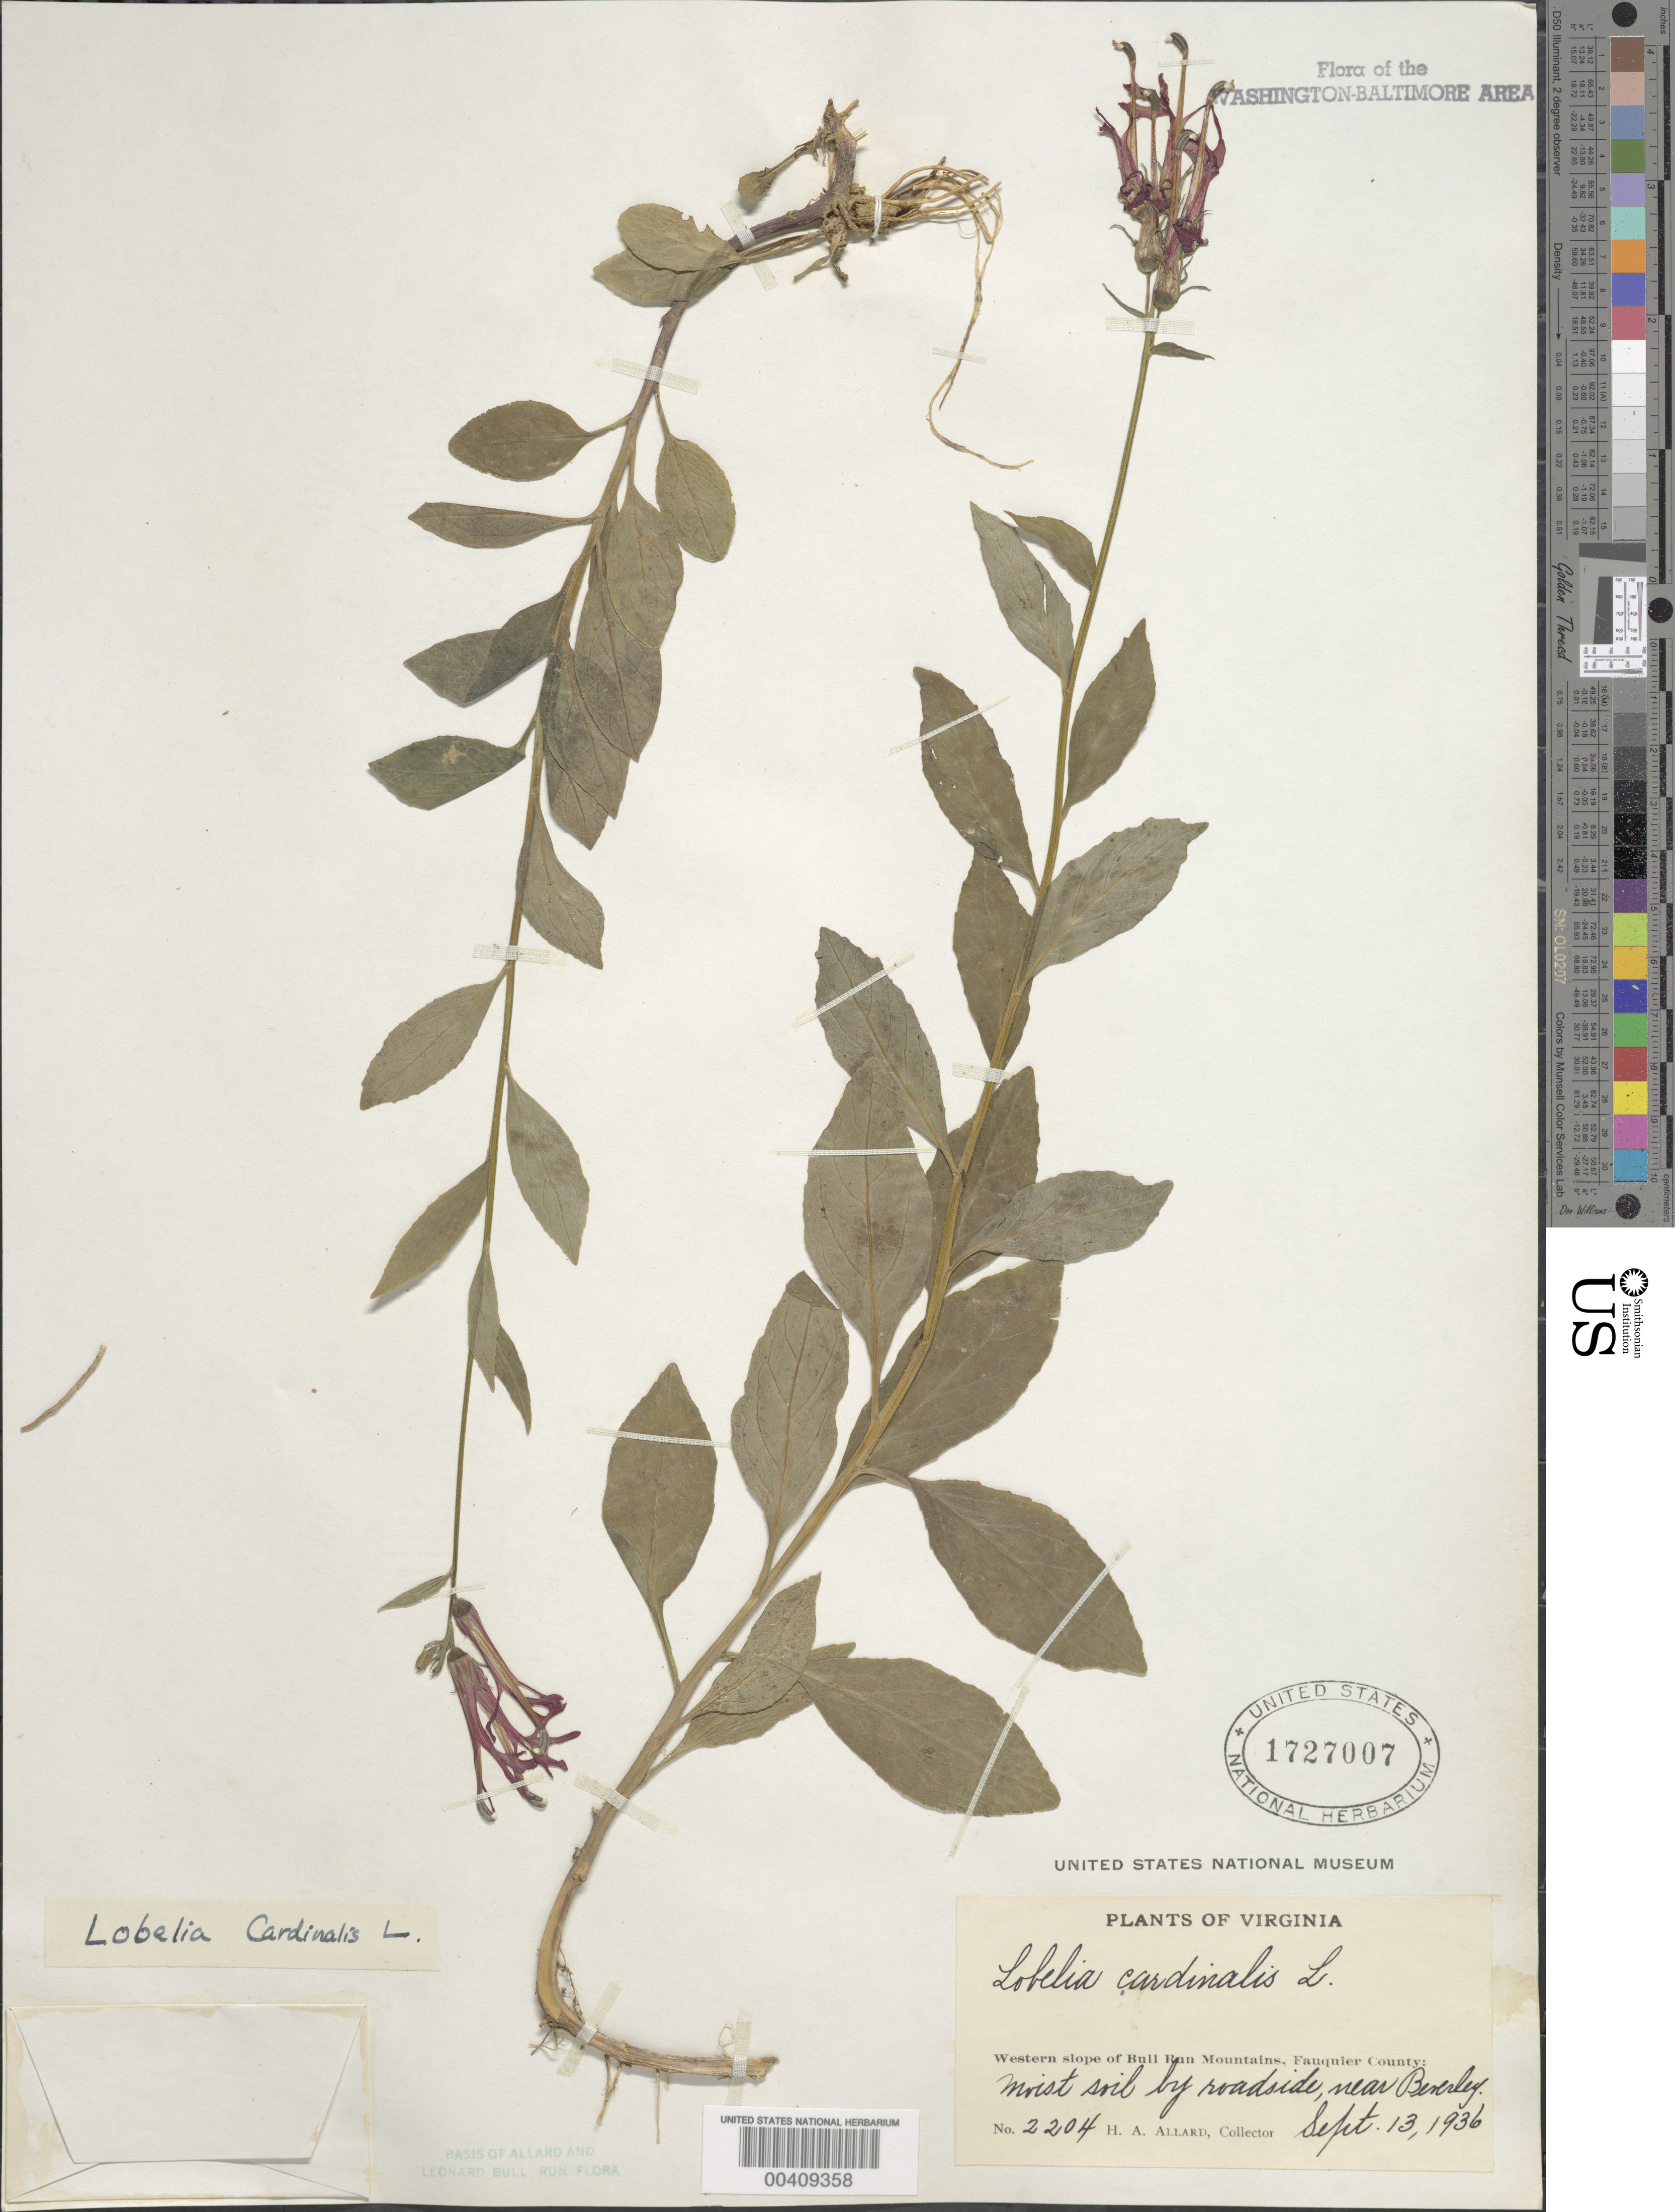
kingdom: Plantae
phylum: Tracheophyta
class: Magnoliopsida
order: Asterales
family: Campanulaceae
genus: Lobelia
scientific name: Lobelia cardinalis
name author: L.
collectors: H. A. Allard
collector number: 2204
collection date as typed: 13 Sep 1936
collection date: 1936-09-13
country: United States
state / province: Virginia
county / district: Fauquier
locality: Bull Run Mountans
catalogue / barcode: US 1727007